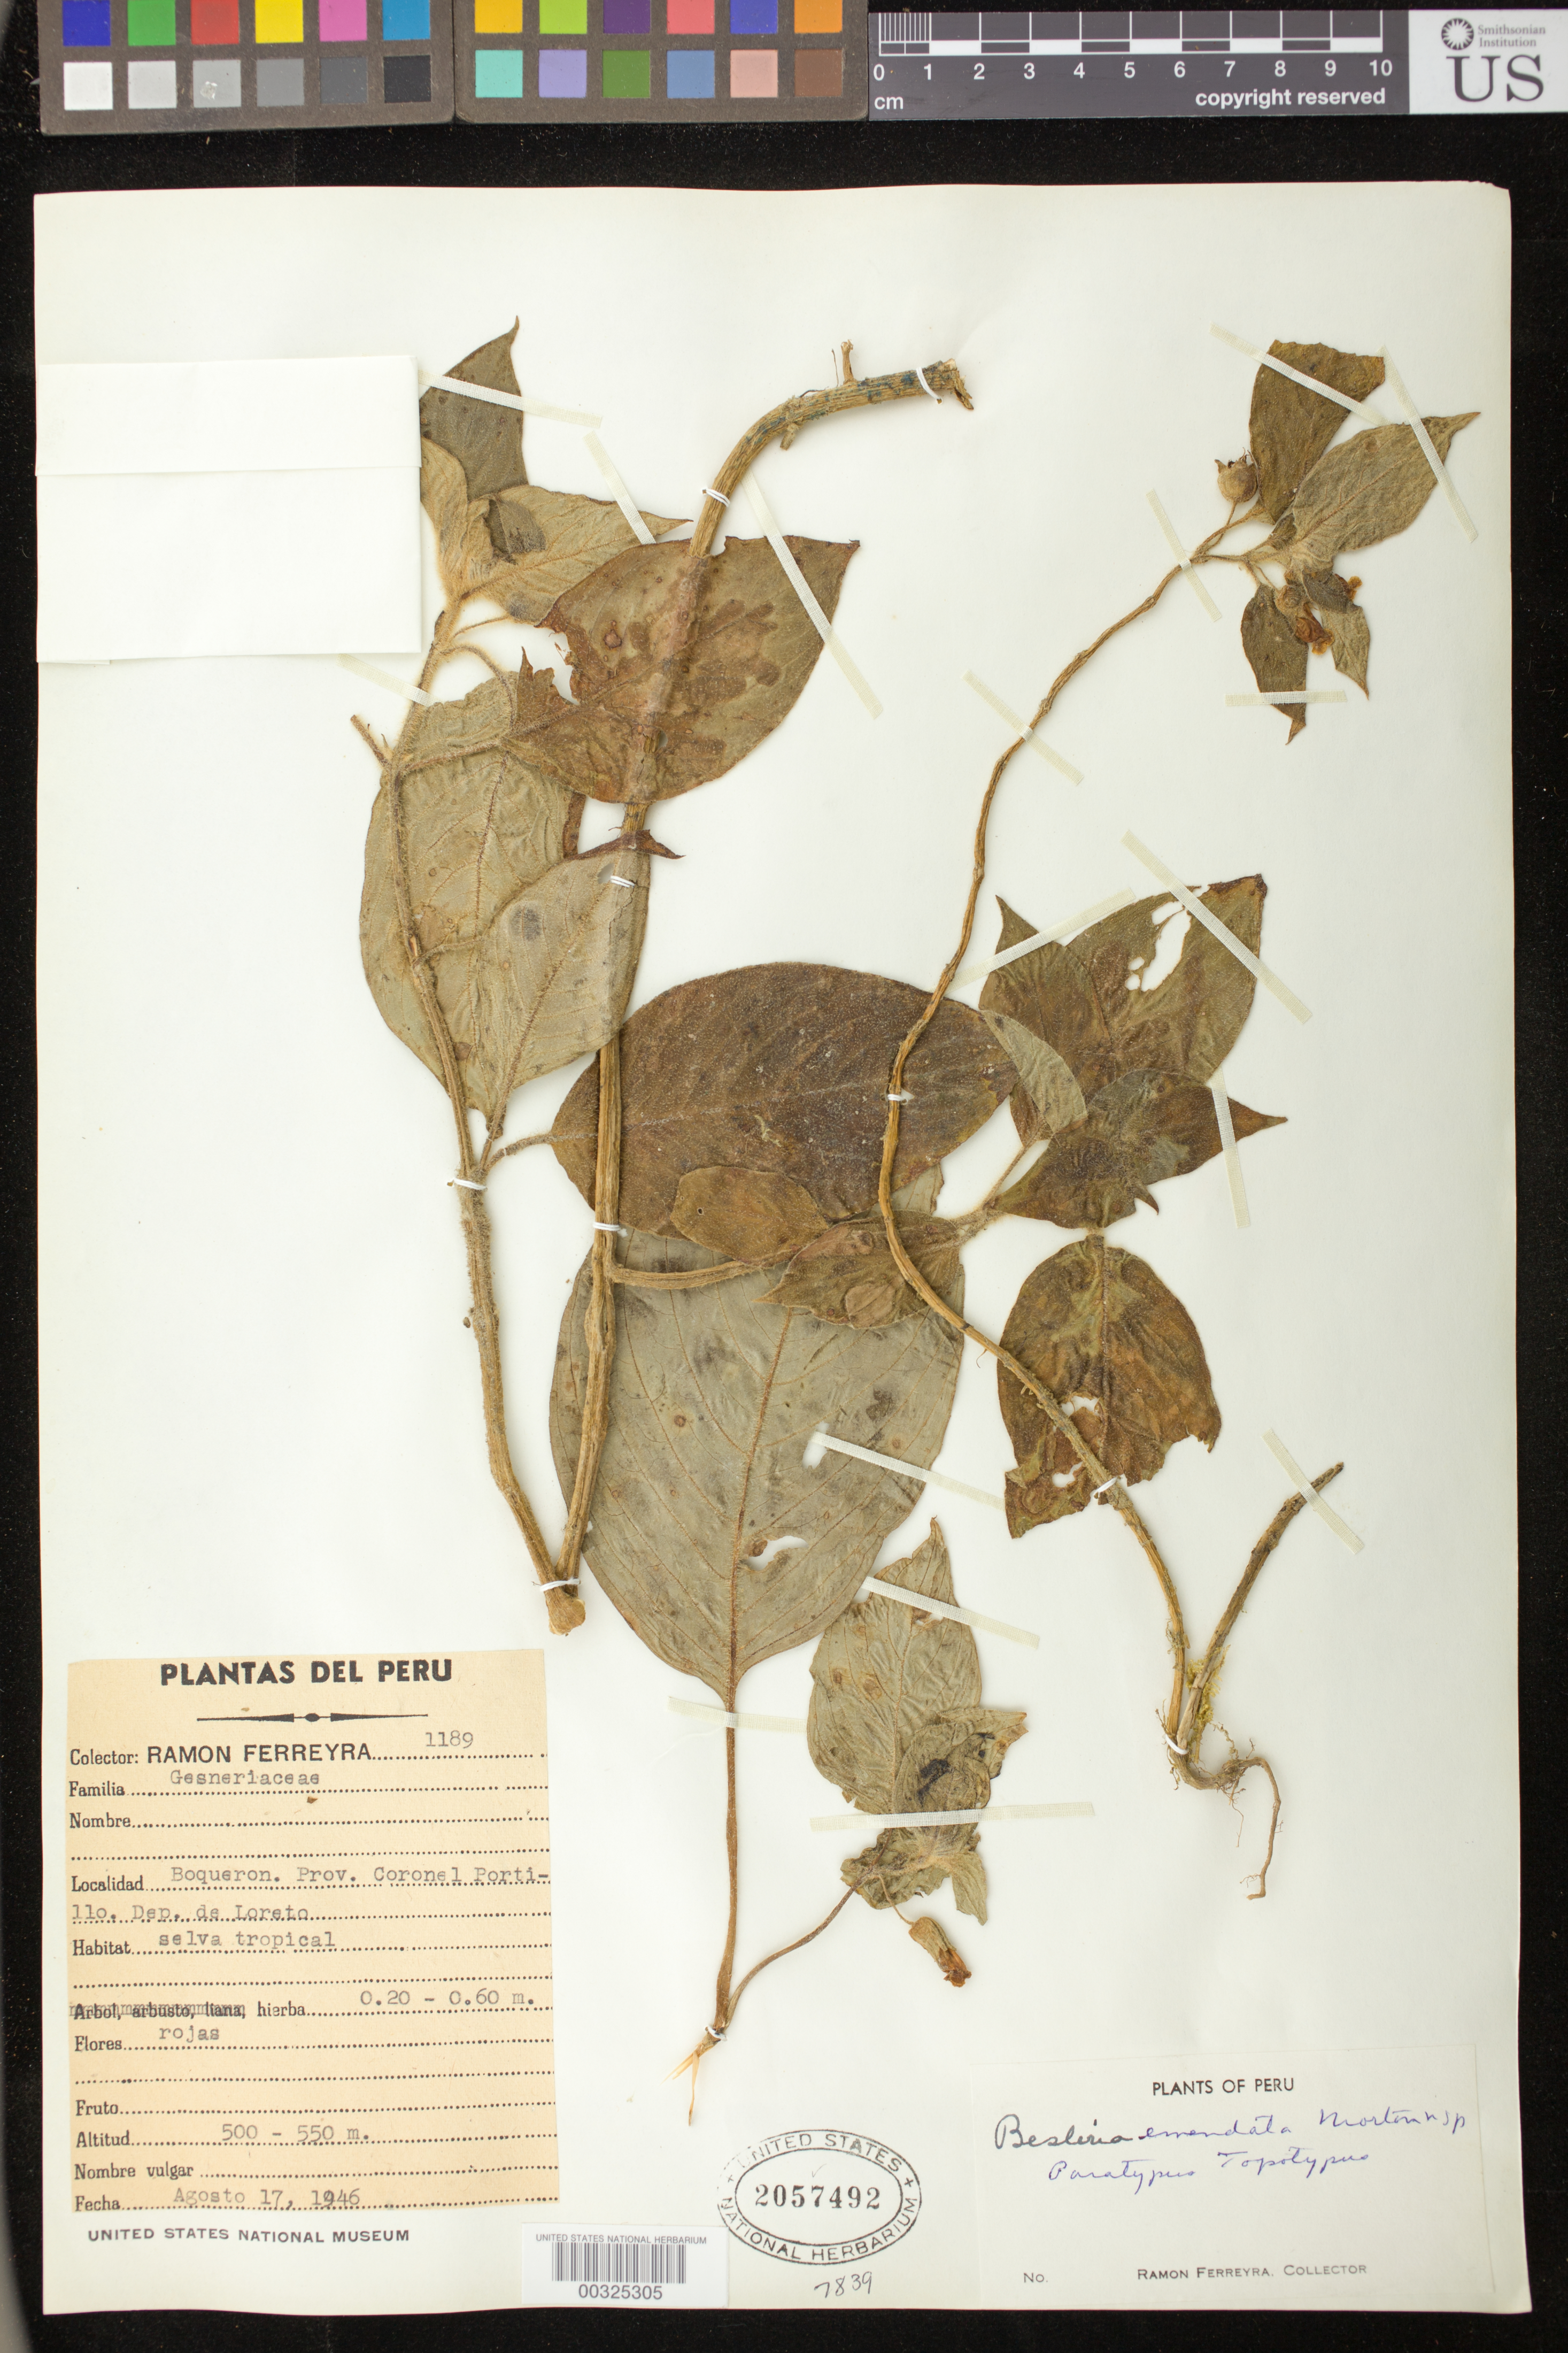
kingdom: Plantae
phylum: Tracheophyta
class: Magnoliopsida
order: Lamiales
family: Gesneriaceae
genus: Besleria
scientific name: Besleria emendata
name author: C.V. Morton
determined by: Skog, Laurence E.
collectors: R. A. Ferreyra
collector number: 1189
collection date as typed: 17 Aug 1946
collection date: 1946-08-17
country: Peru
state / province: Loreto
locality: Prov. Coronel Portillo; Boqueron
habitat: Selva tropical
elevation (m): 500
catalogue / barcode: US 2057492